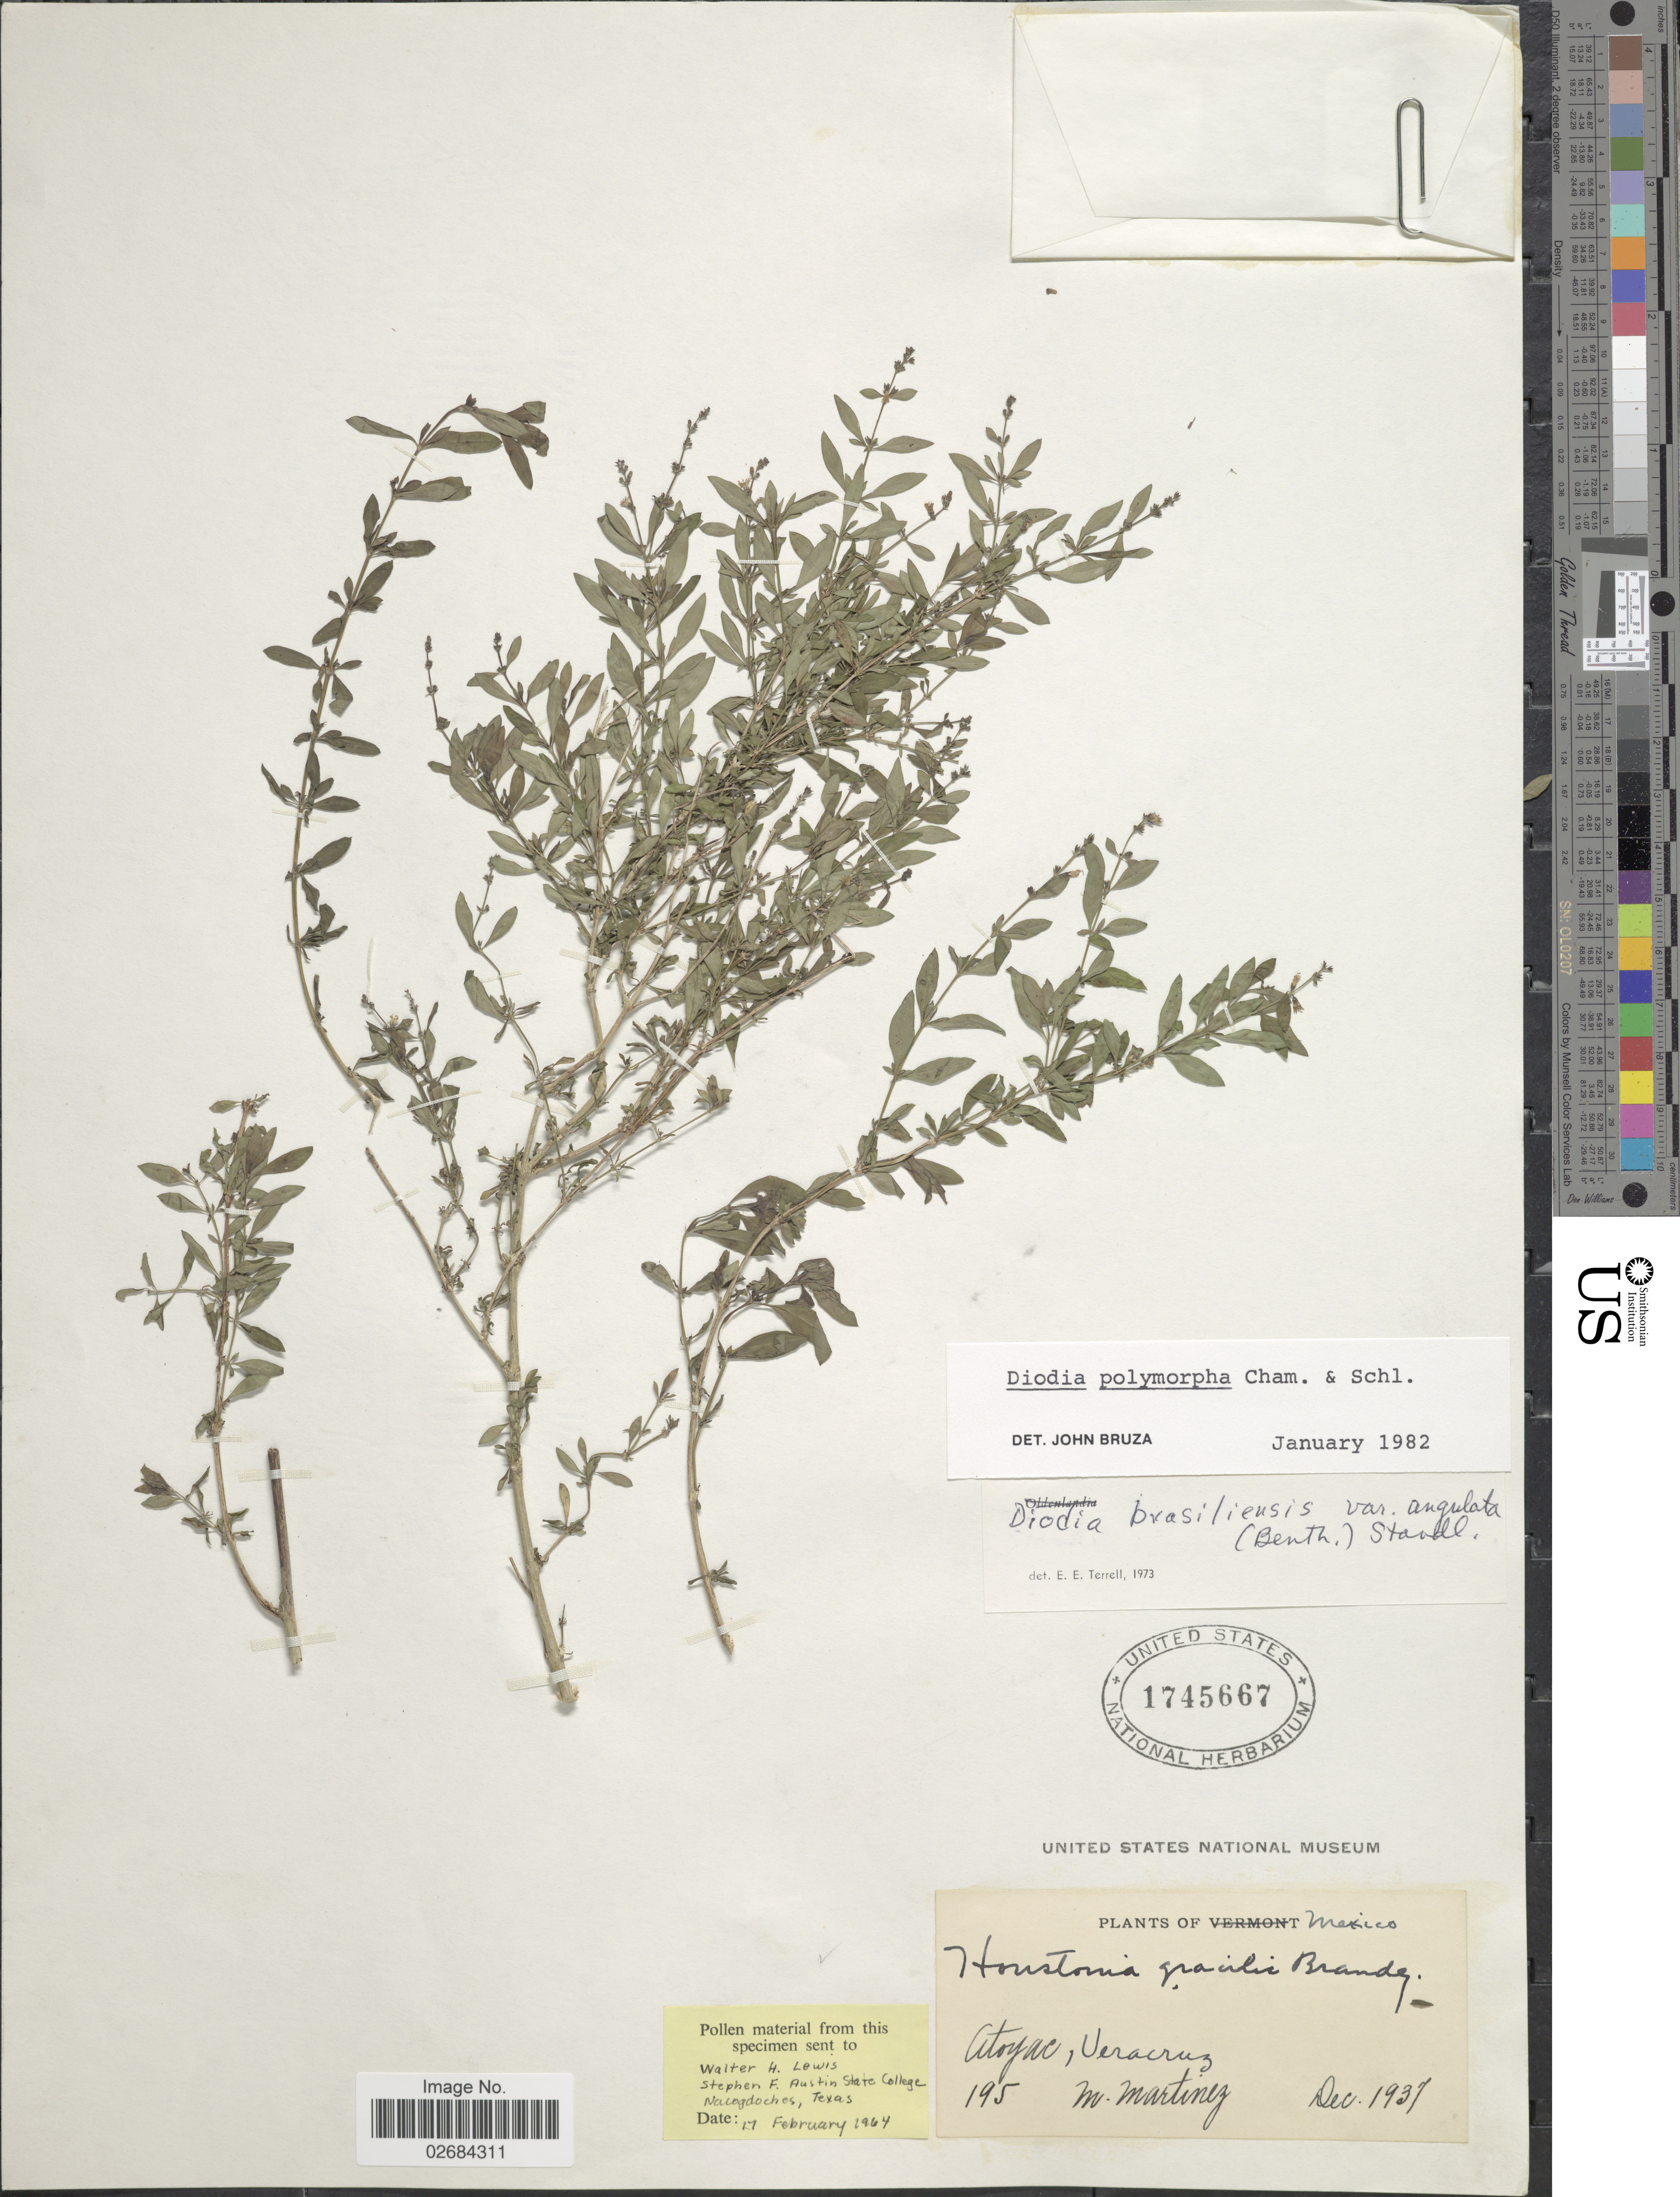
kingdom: Plantae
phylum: Tracheophyta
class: Magnoliopsida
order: Gentianales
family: Rubiaceae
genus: Diodia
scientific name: Diodia brasiliensis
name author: Spreng.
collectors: M. Martinez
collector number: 195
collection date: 1937-12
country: Mexico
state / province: Veracruz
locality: Atoyac, Veracruz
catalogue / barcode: US 1745667